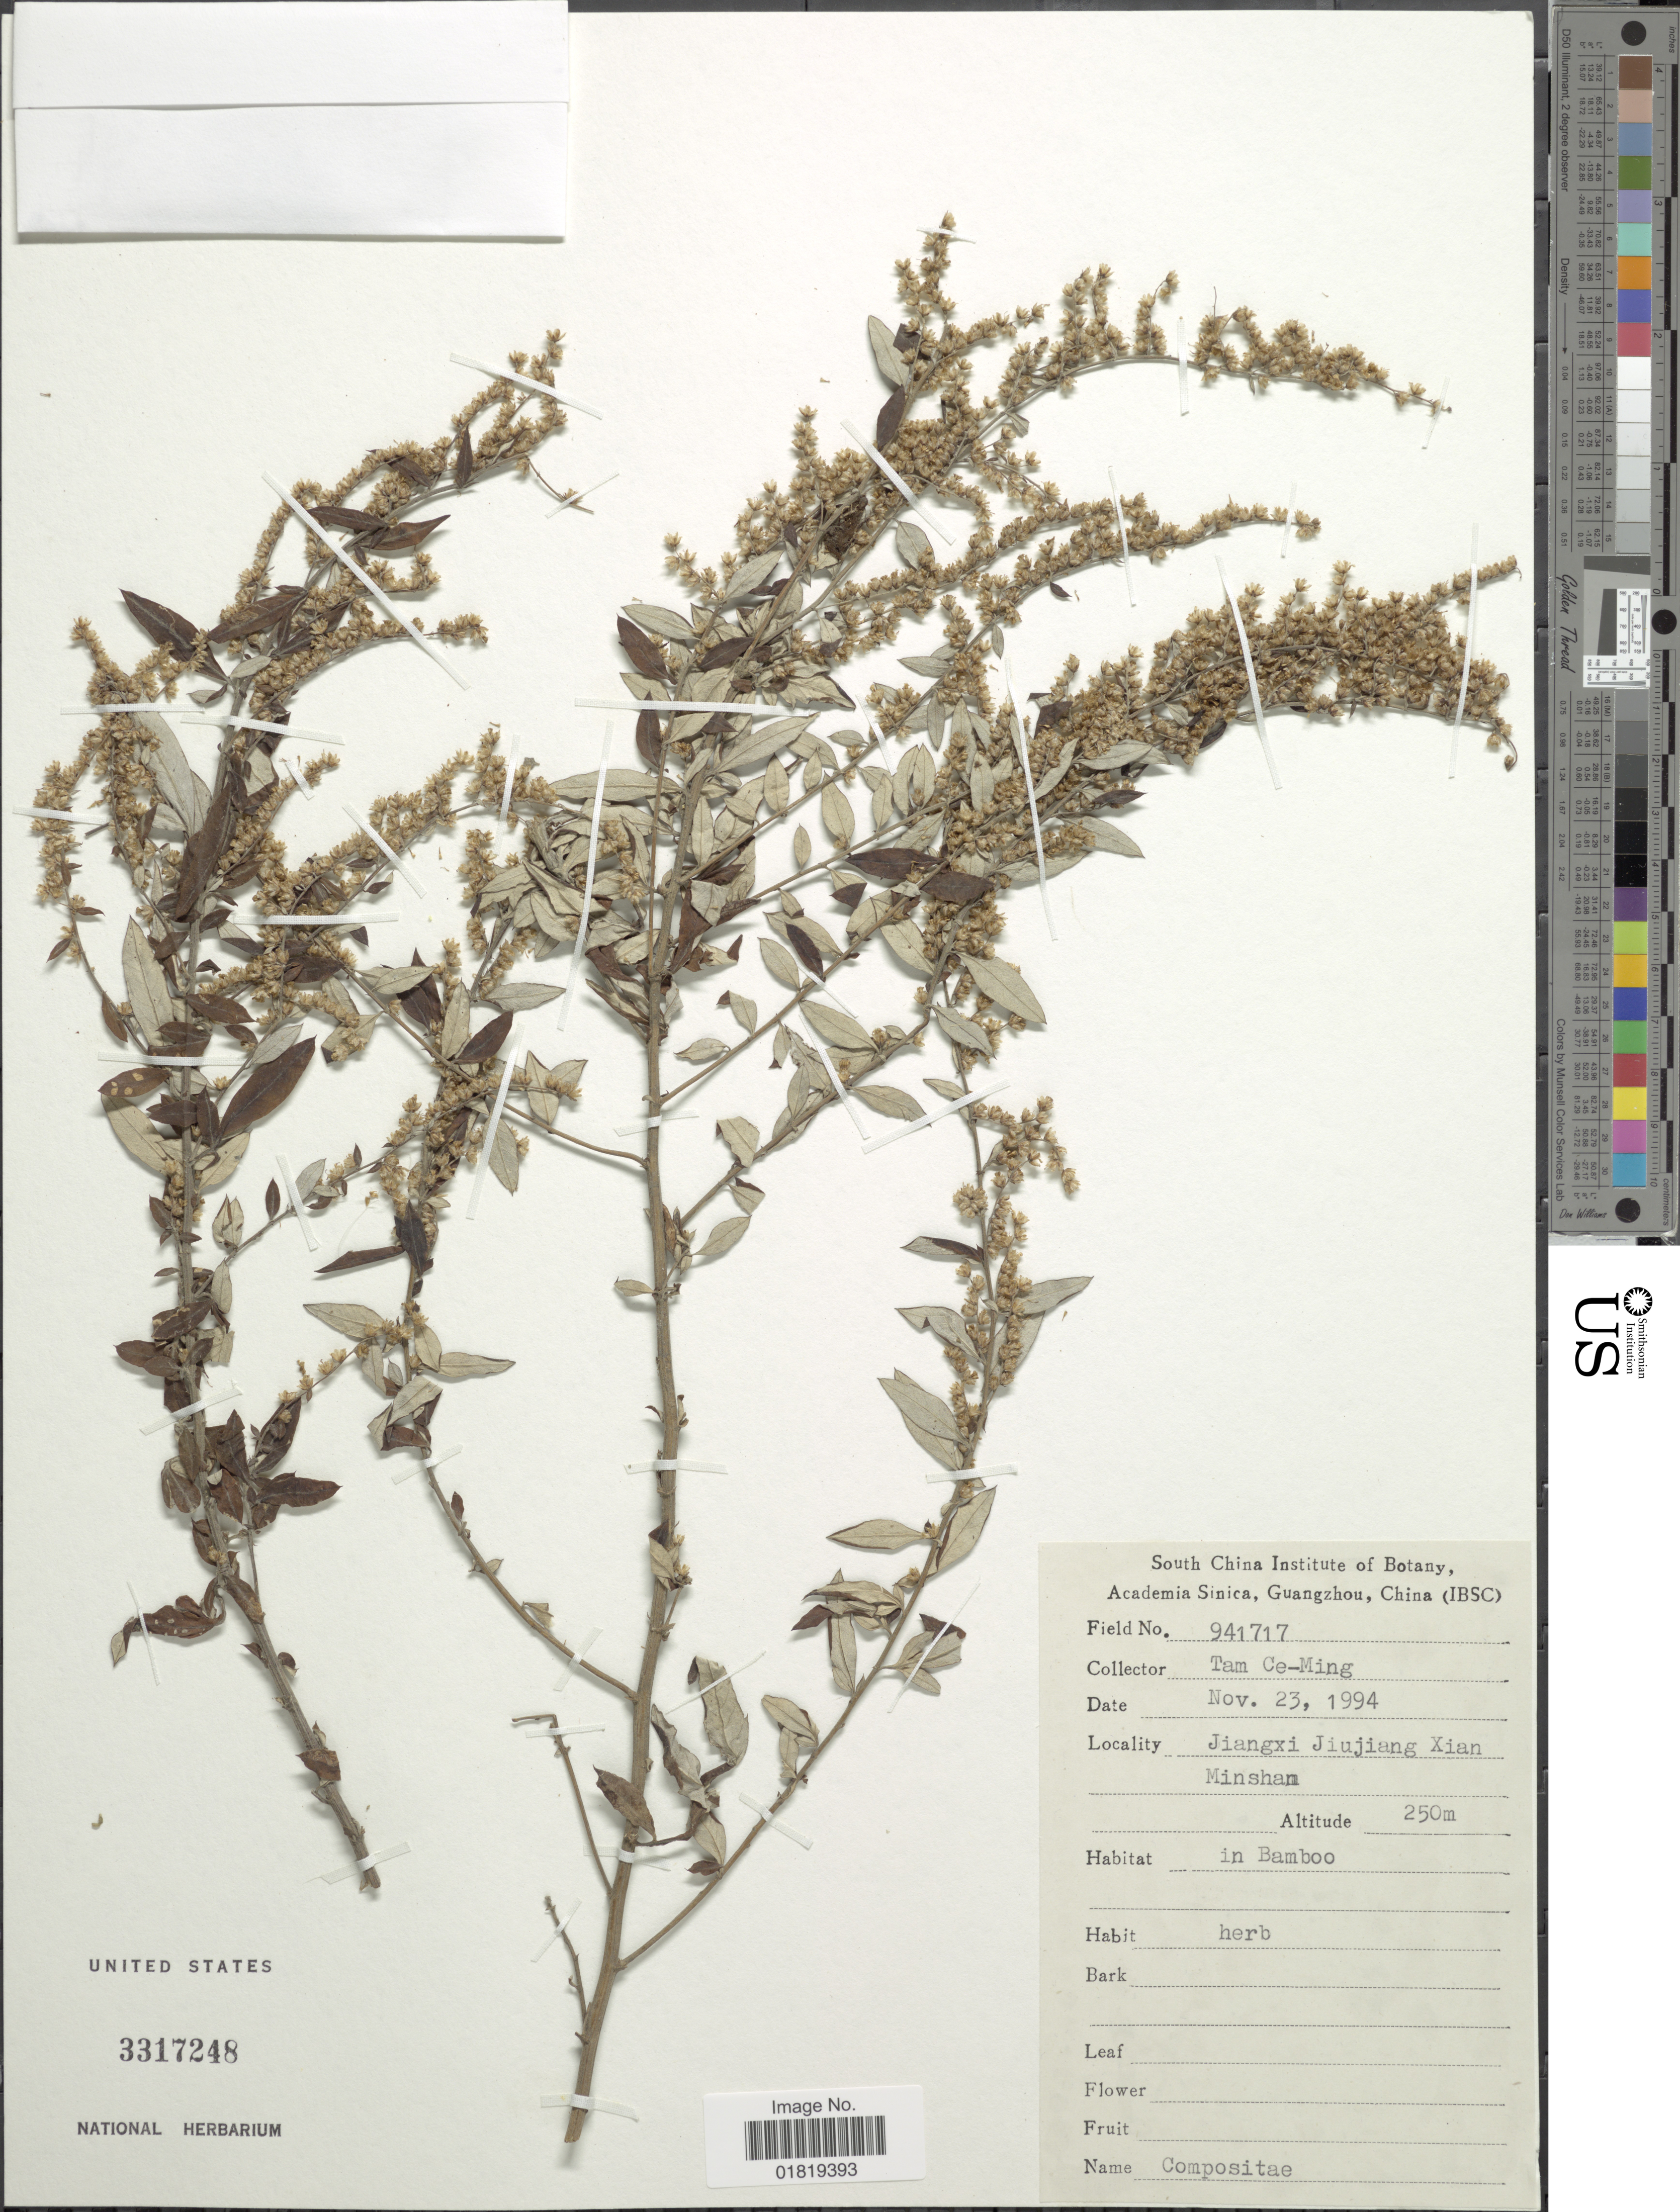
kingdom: Plantae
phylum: Tracheophyta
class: Magnoliopsida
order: Asterales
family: Asteraceae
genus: Artemisia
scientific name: Artemisia sp.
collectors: Tam Ce-Ming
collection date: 1994-11-23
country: China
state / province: Jiangxi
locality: Jiangxi Jiujiang Xian, Minshan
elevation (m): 250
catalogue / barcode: US 3317248